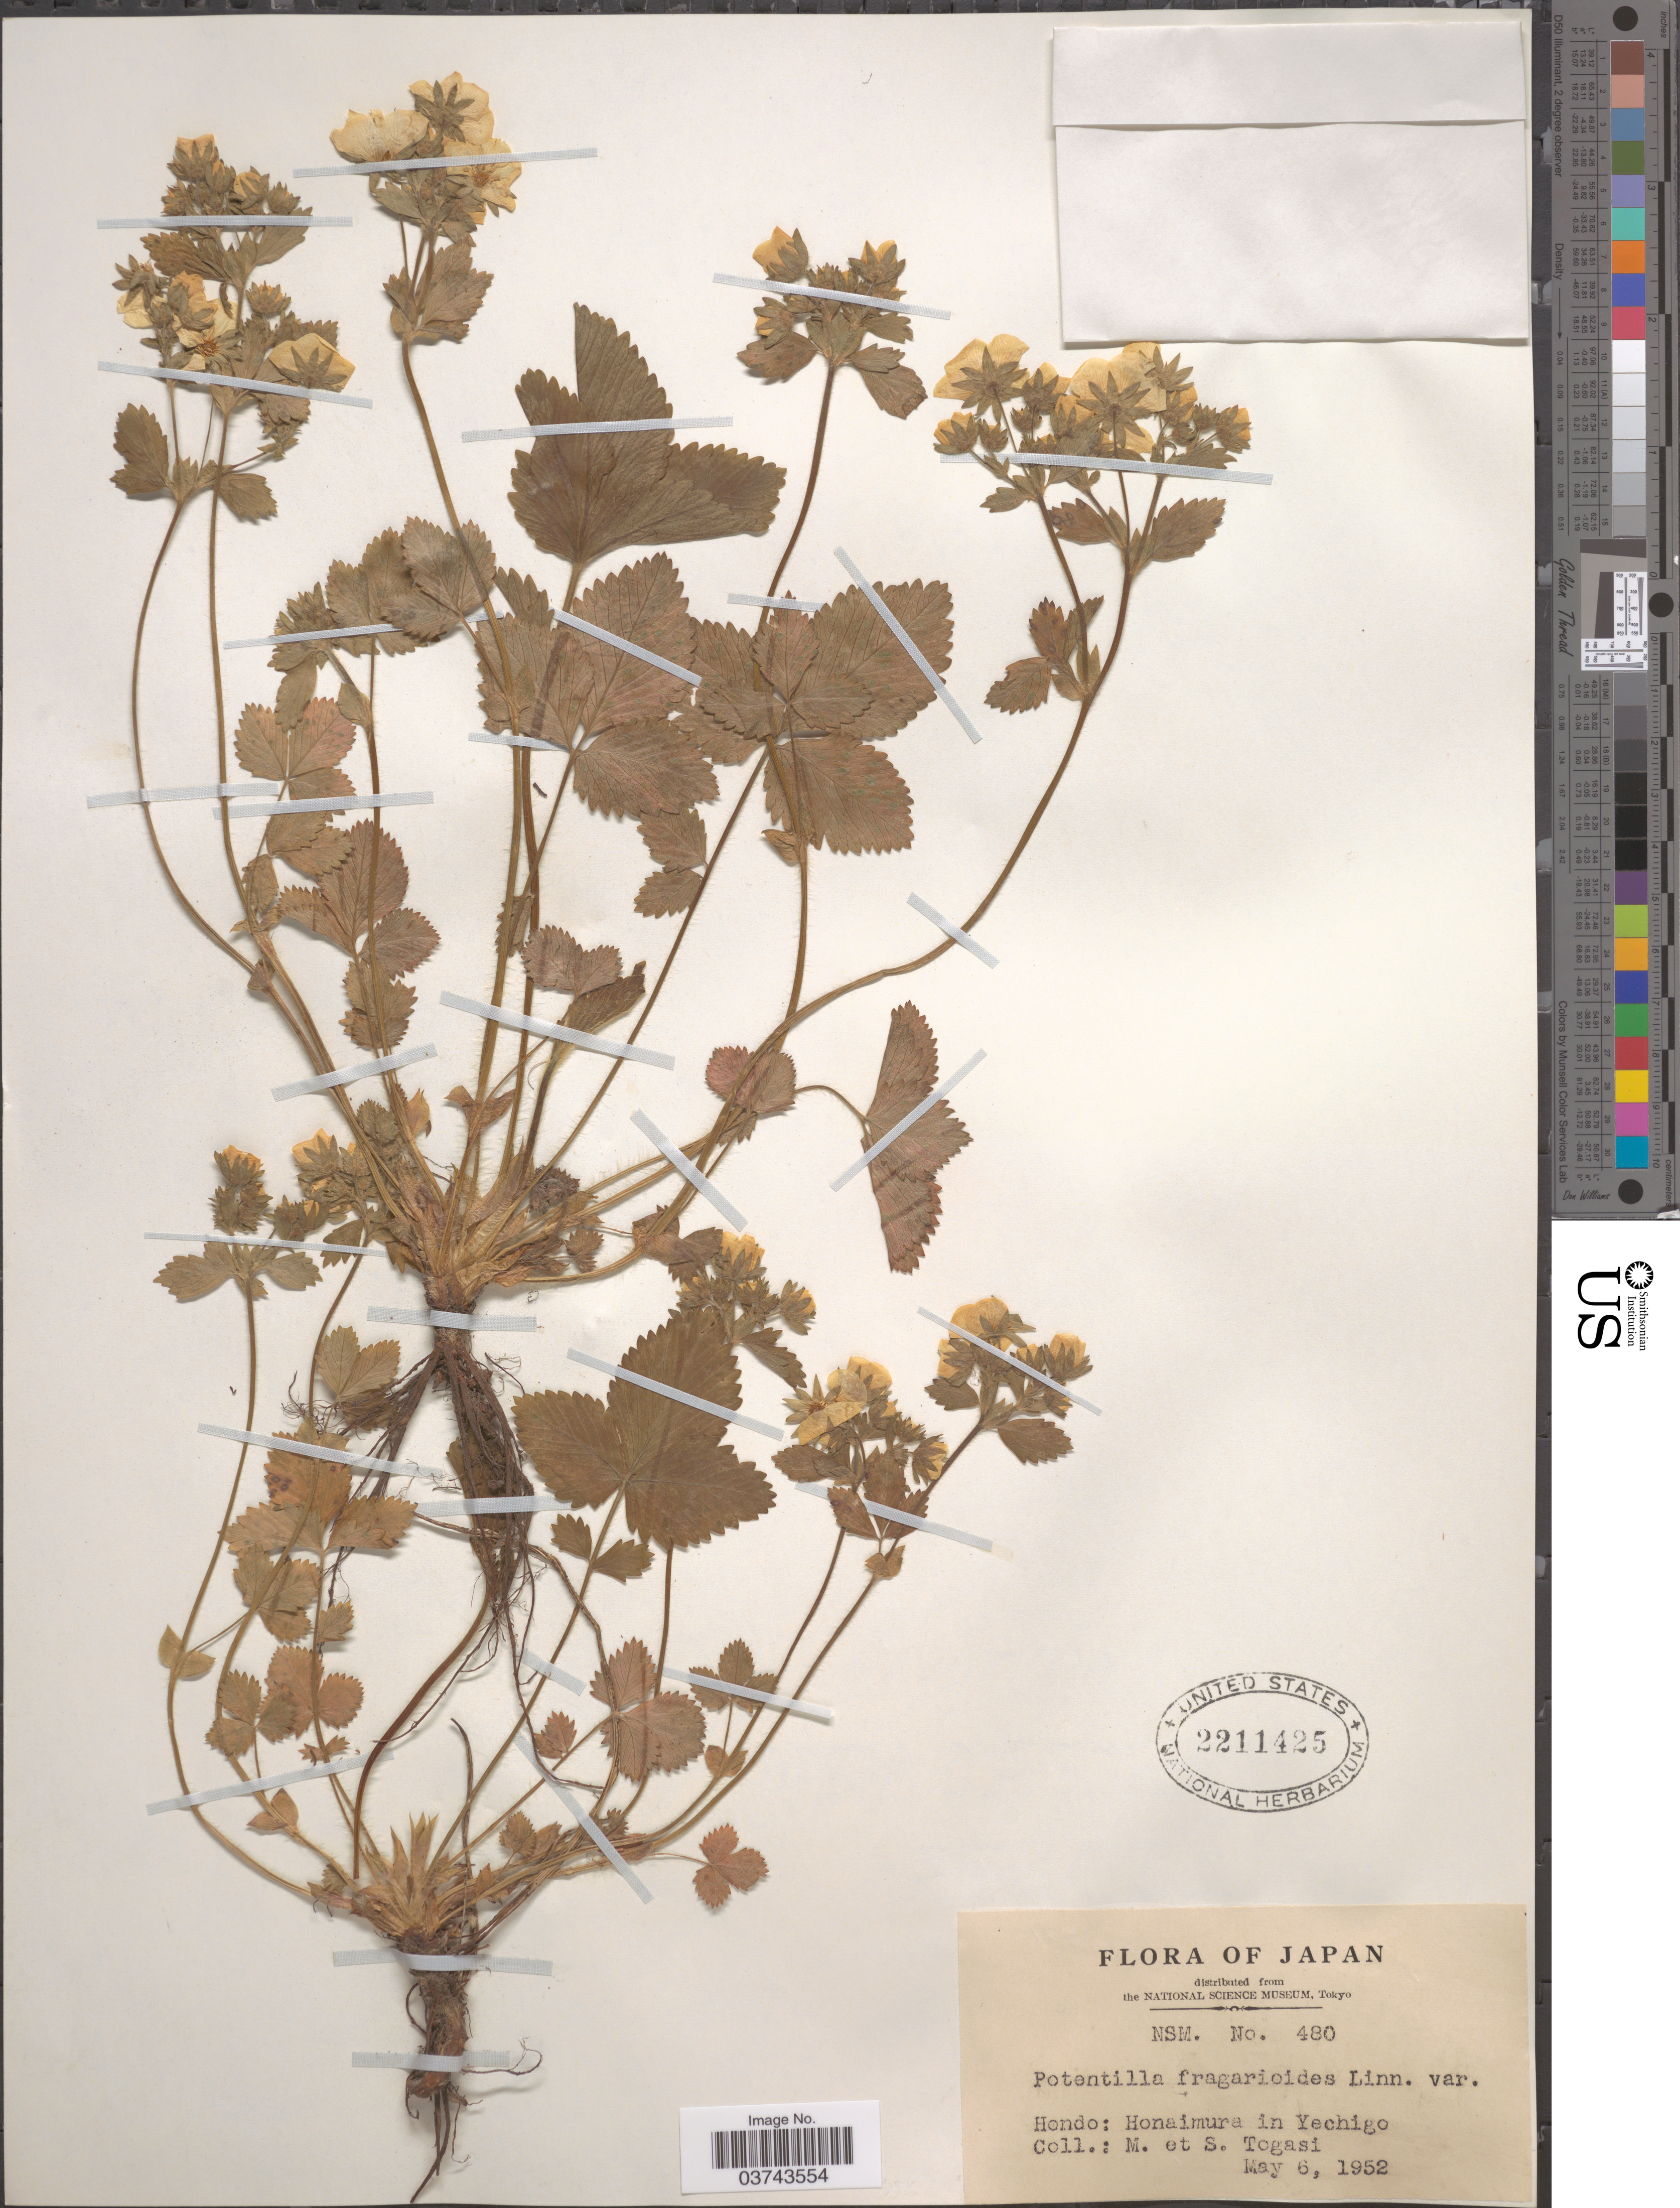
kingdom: Plantae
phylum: Tracheophyta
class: Magnoliopsida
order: Rosales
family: Rosaceae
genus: Potentilla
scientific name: Potentilla fragarioides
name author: L.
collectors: M. Togasi & S. Togasi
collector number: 480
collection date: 1952-05-06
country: Japan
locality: Hondo: Honaimura in Yechigo.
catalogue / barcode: US 2211425